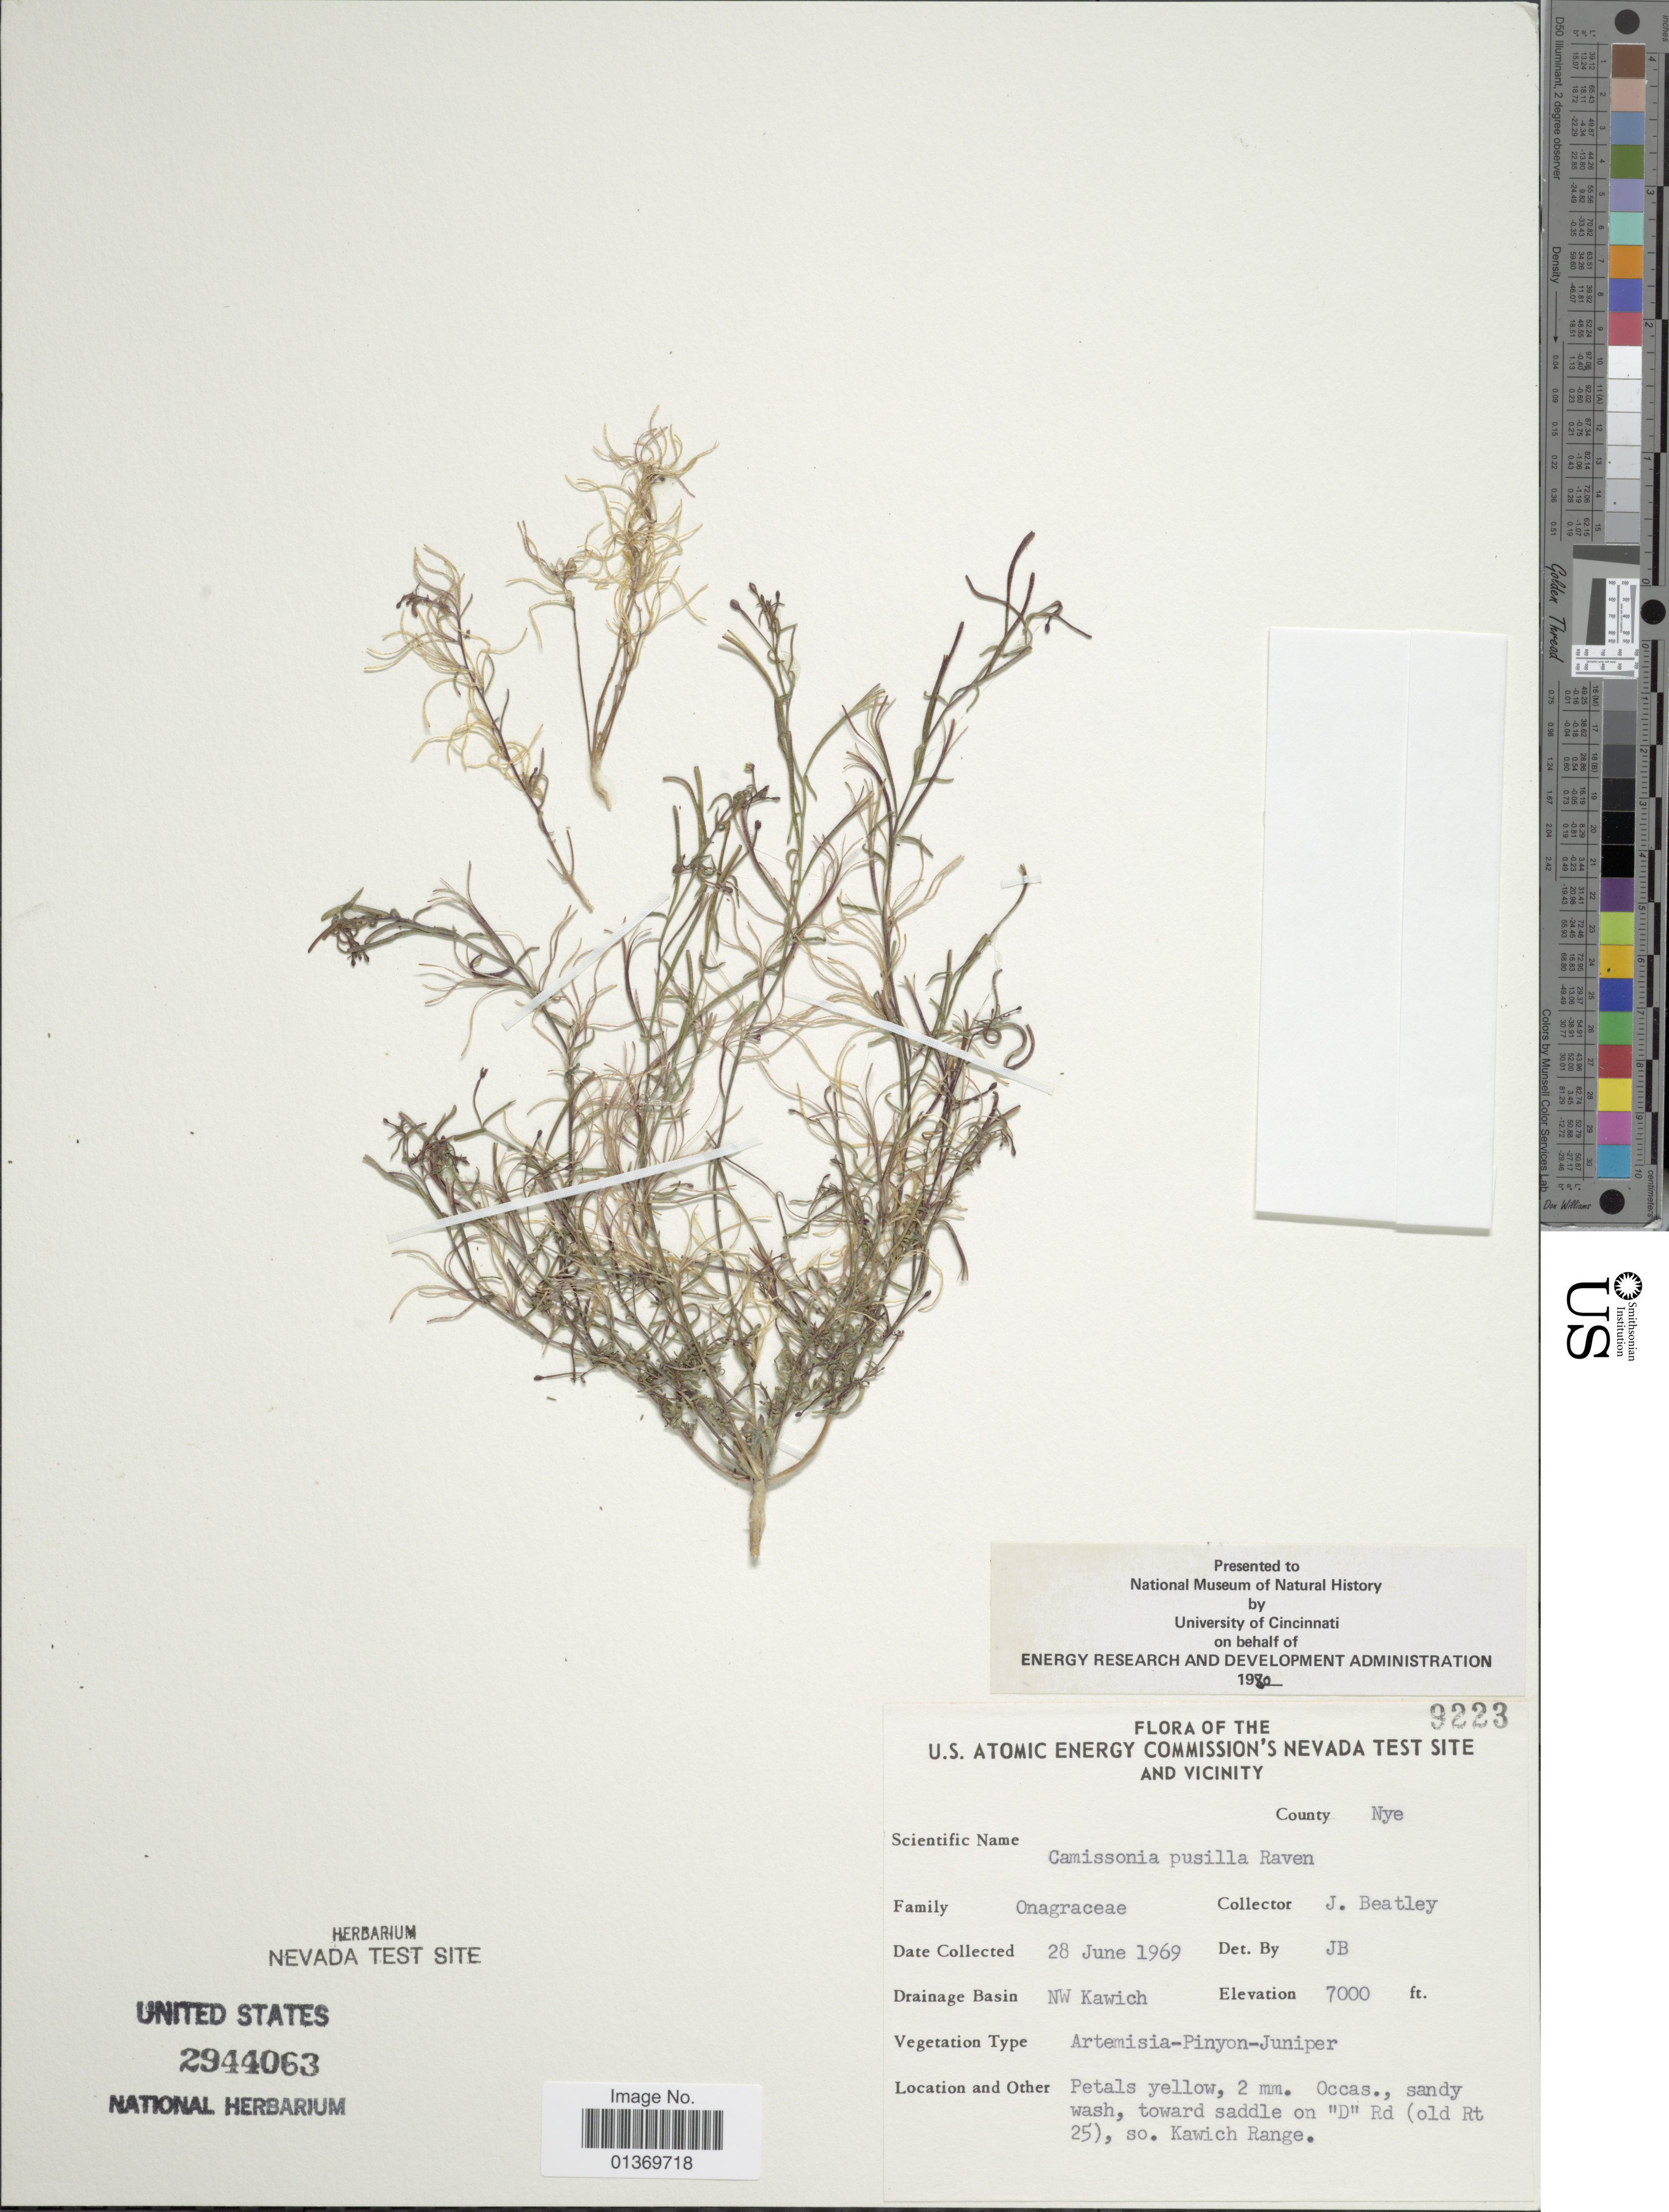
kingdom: Plantae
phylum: Tracheophyta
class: Magnoliopsida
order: Myrtales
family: Onagraceae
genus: Camissonia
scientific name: Camissonia pusilla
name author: P.H. Raven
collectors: J. C. Beatley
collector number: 9223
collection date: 1969-06-28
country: United States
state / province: Nevada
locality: U. S. Atomic Energy Commission's Nevada Test Site and Vicinity, County Nye, NW Kawich, sandywash, towards saddle on "D" Rd (old Rt 25), so. Kawich Range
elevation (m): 2134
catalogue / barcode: US 2944063